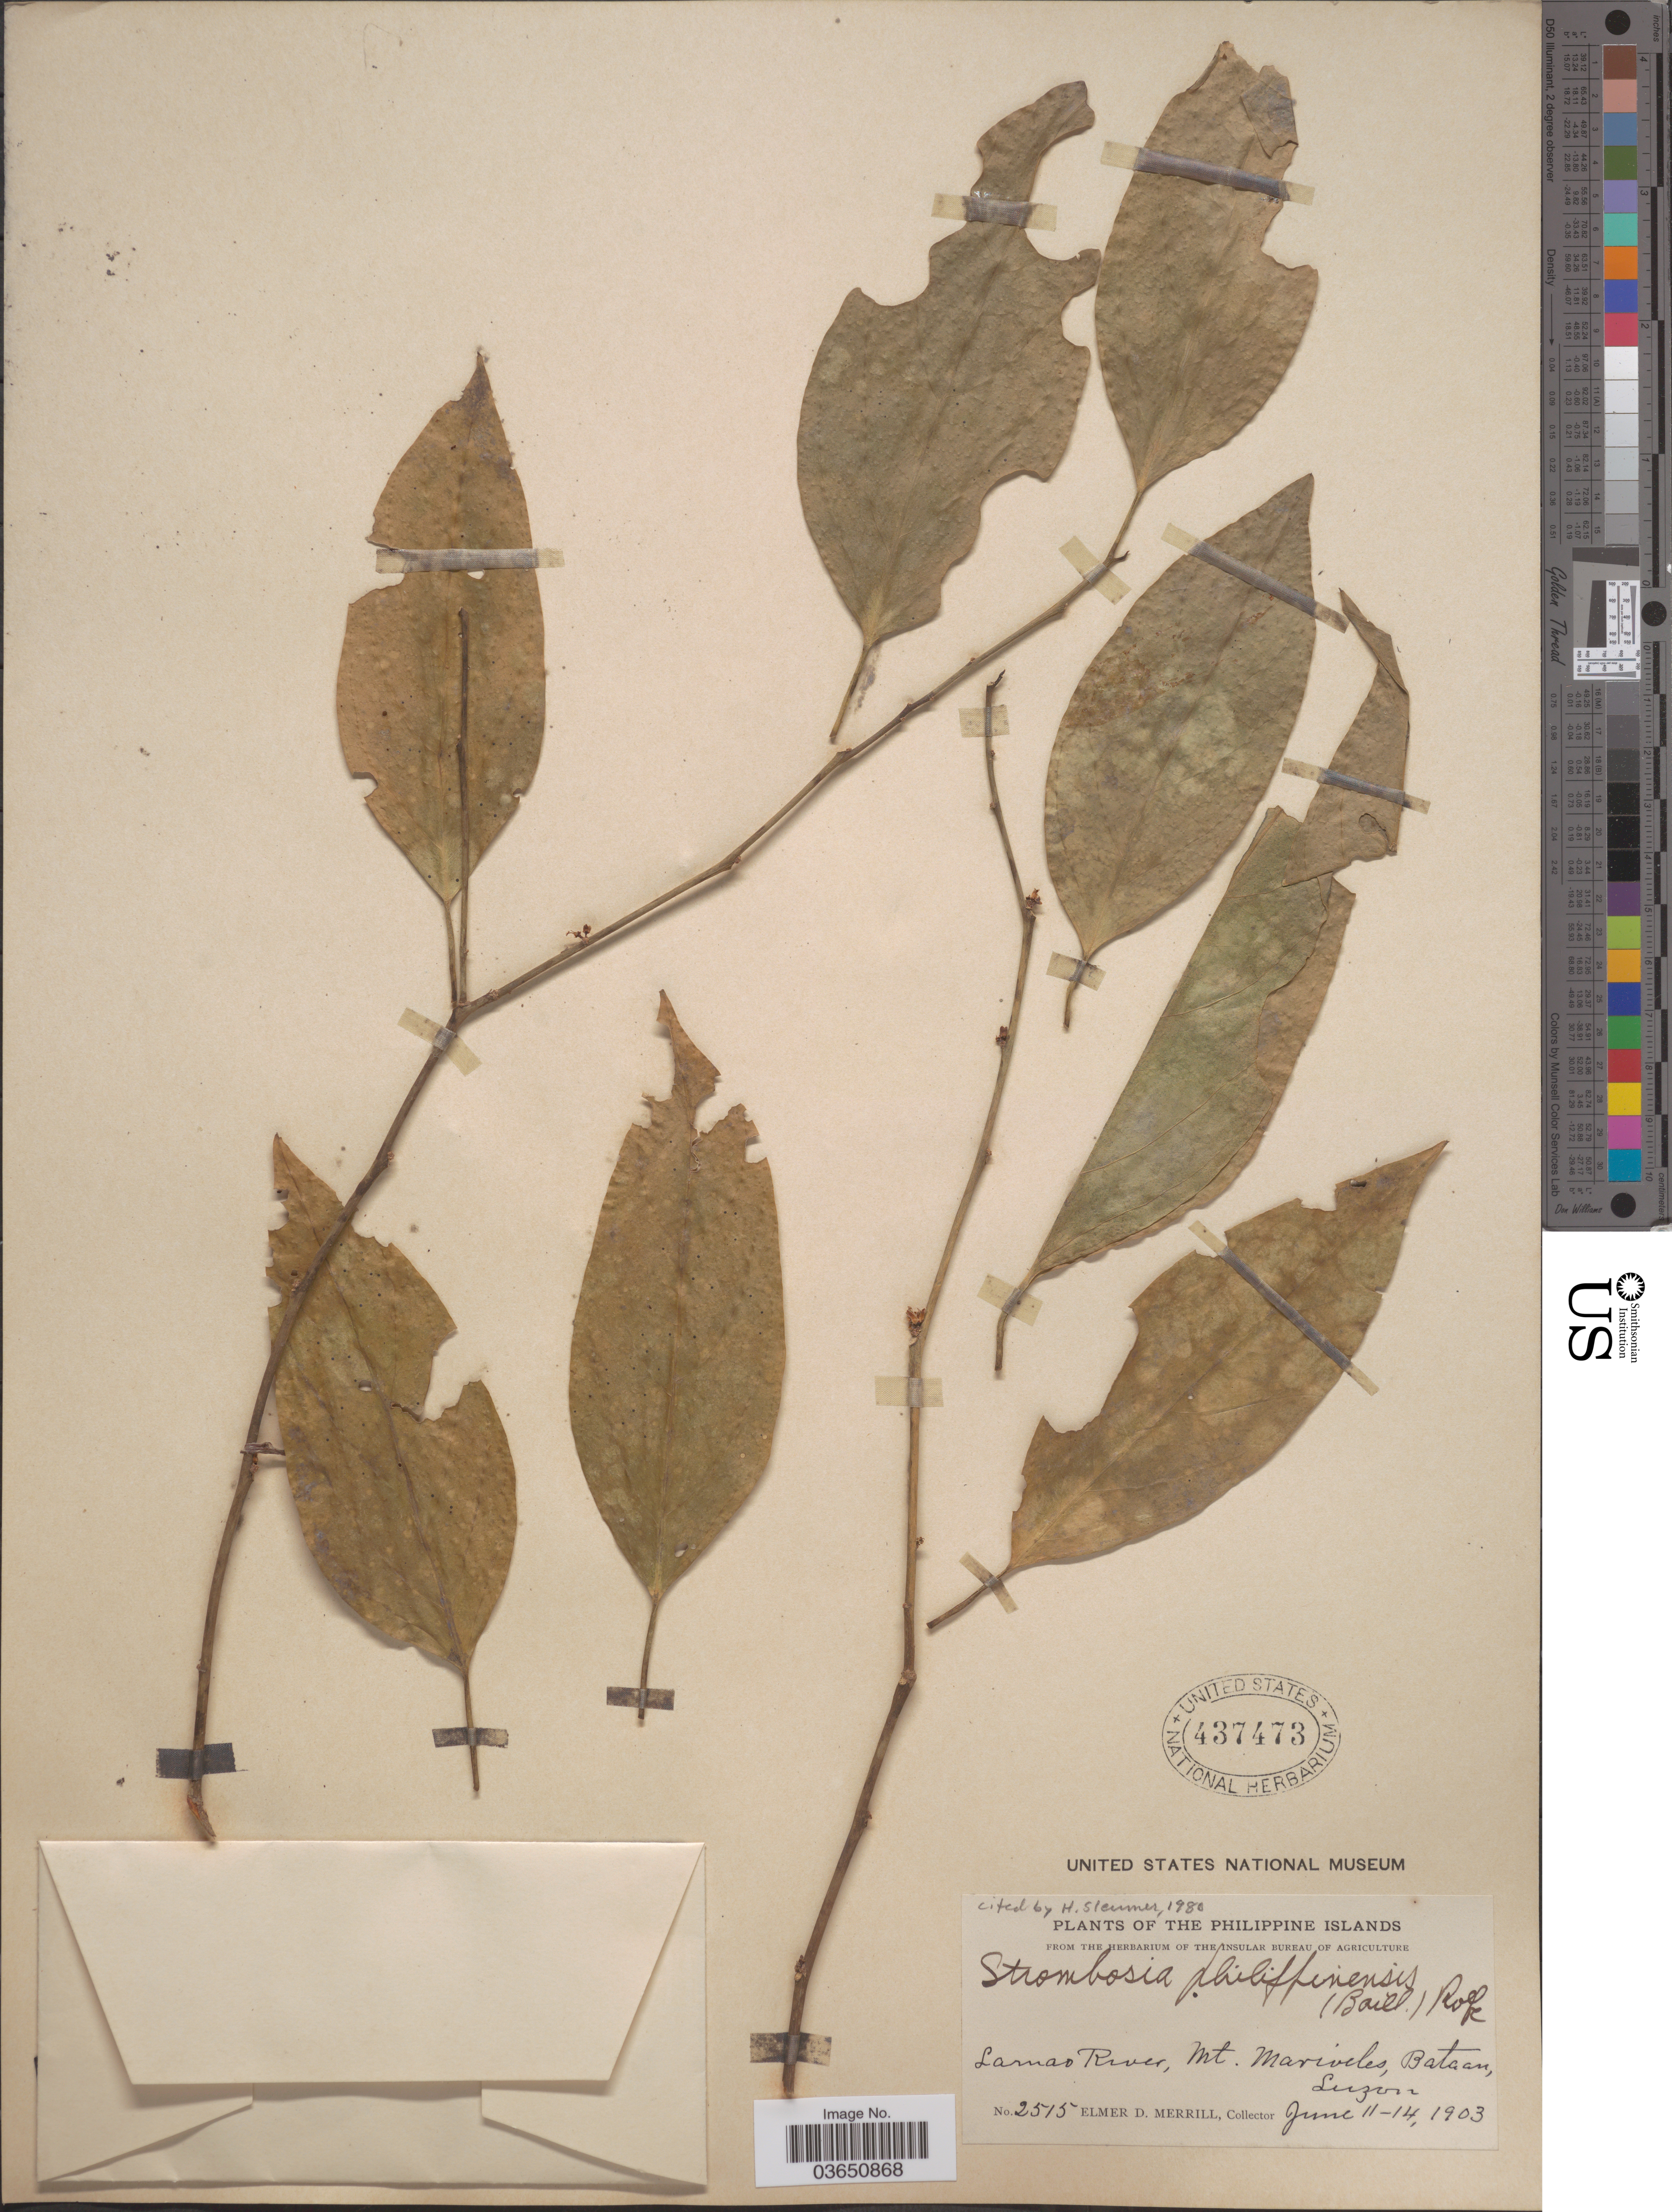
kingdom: Plantae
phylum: Tracheophyta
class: Magnoliopsida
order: Santalales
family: Strombosiaceae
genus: Strombosia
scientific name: Strombosia philippinensis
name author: (Baill.) Rolfe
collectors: E. D. Merrill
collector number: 2515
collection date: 1903-06-11/1903-06-14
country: Philippines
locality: Lamao River, Mt. Mariveles, Bataan, Luzon.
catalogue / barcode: US 437473